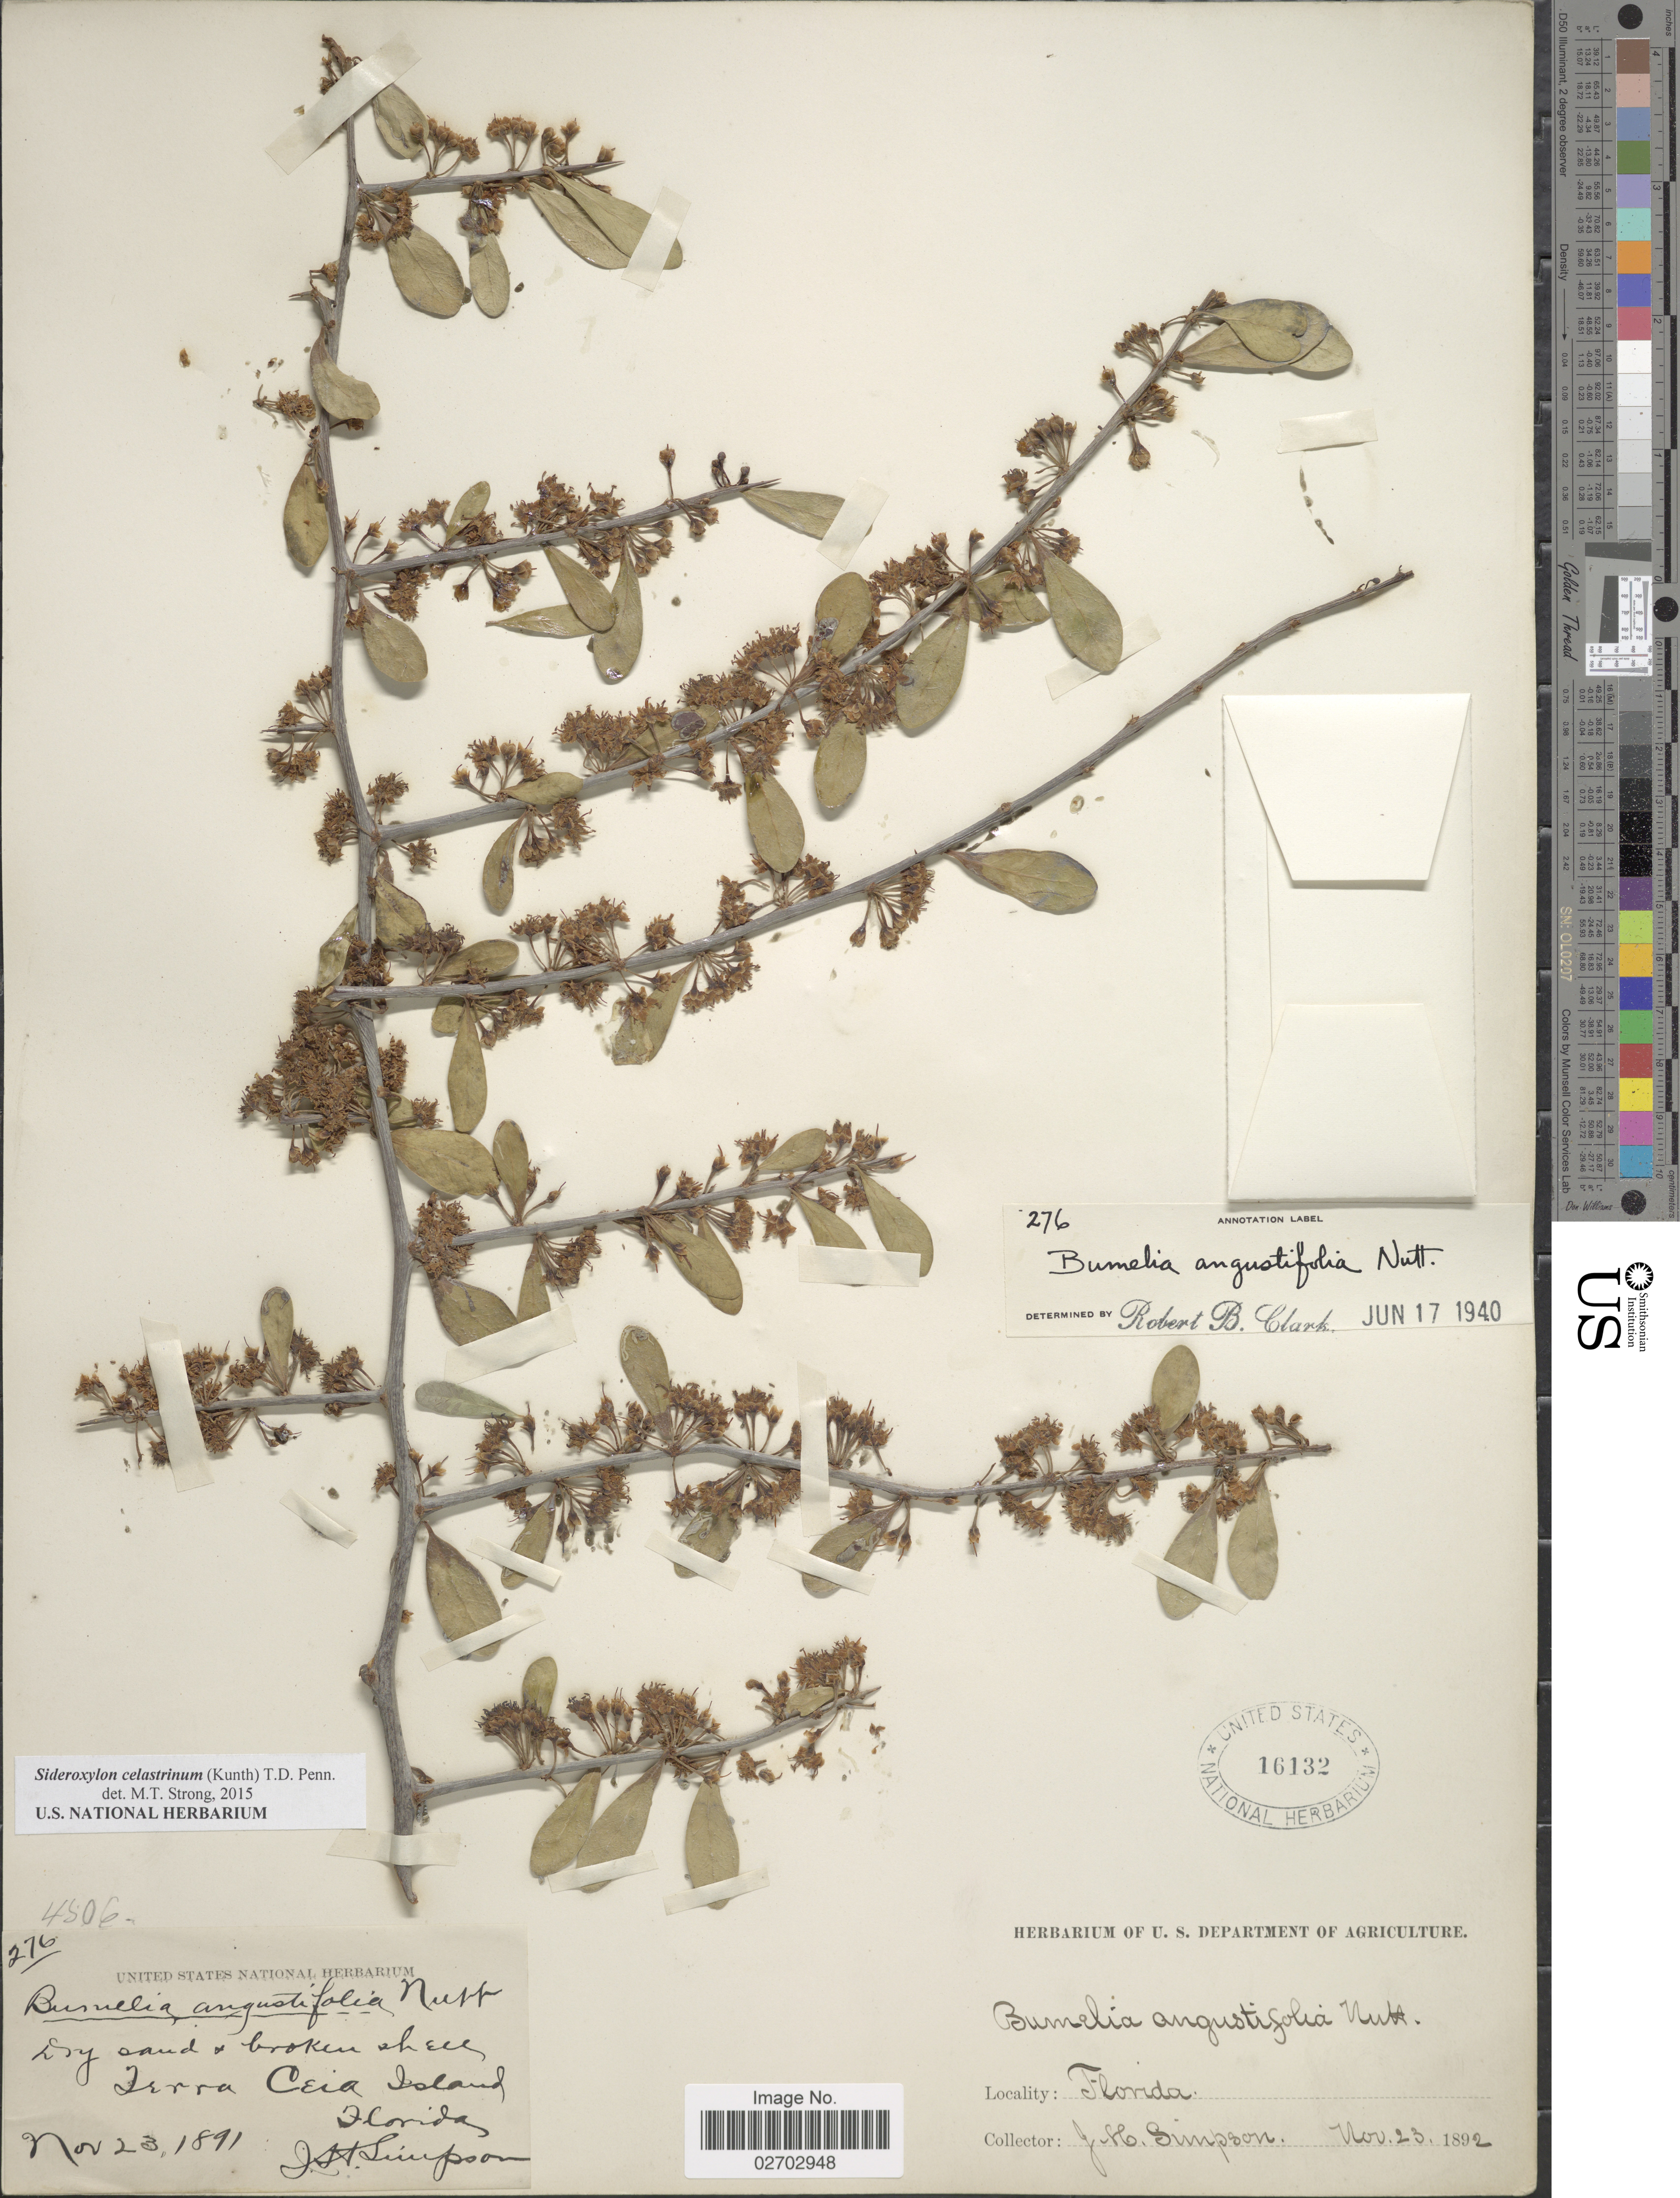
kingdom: Plantae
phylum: Tracheophyta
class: Magnoliopsida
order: Ericales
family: Sapotaceae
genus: Sideroxylon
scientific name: Sideroxylon celastrinum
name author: (Kunth) T.D. Penn.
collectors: J. H. Simpson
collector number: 276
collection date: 1891-11-23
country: United States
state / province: Florida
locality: Terra Ceia Island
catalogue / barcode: US 16132